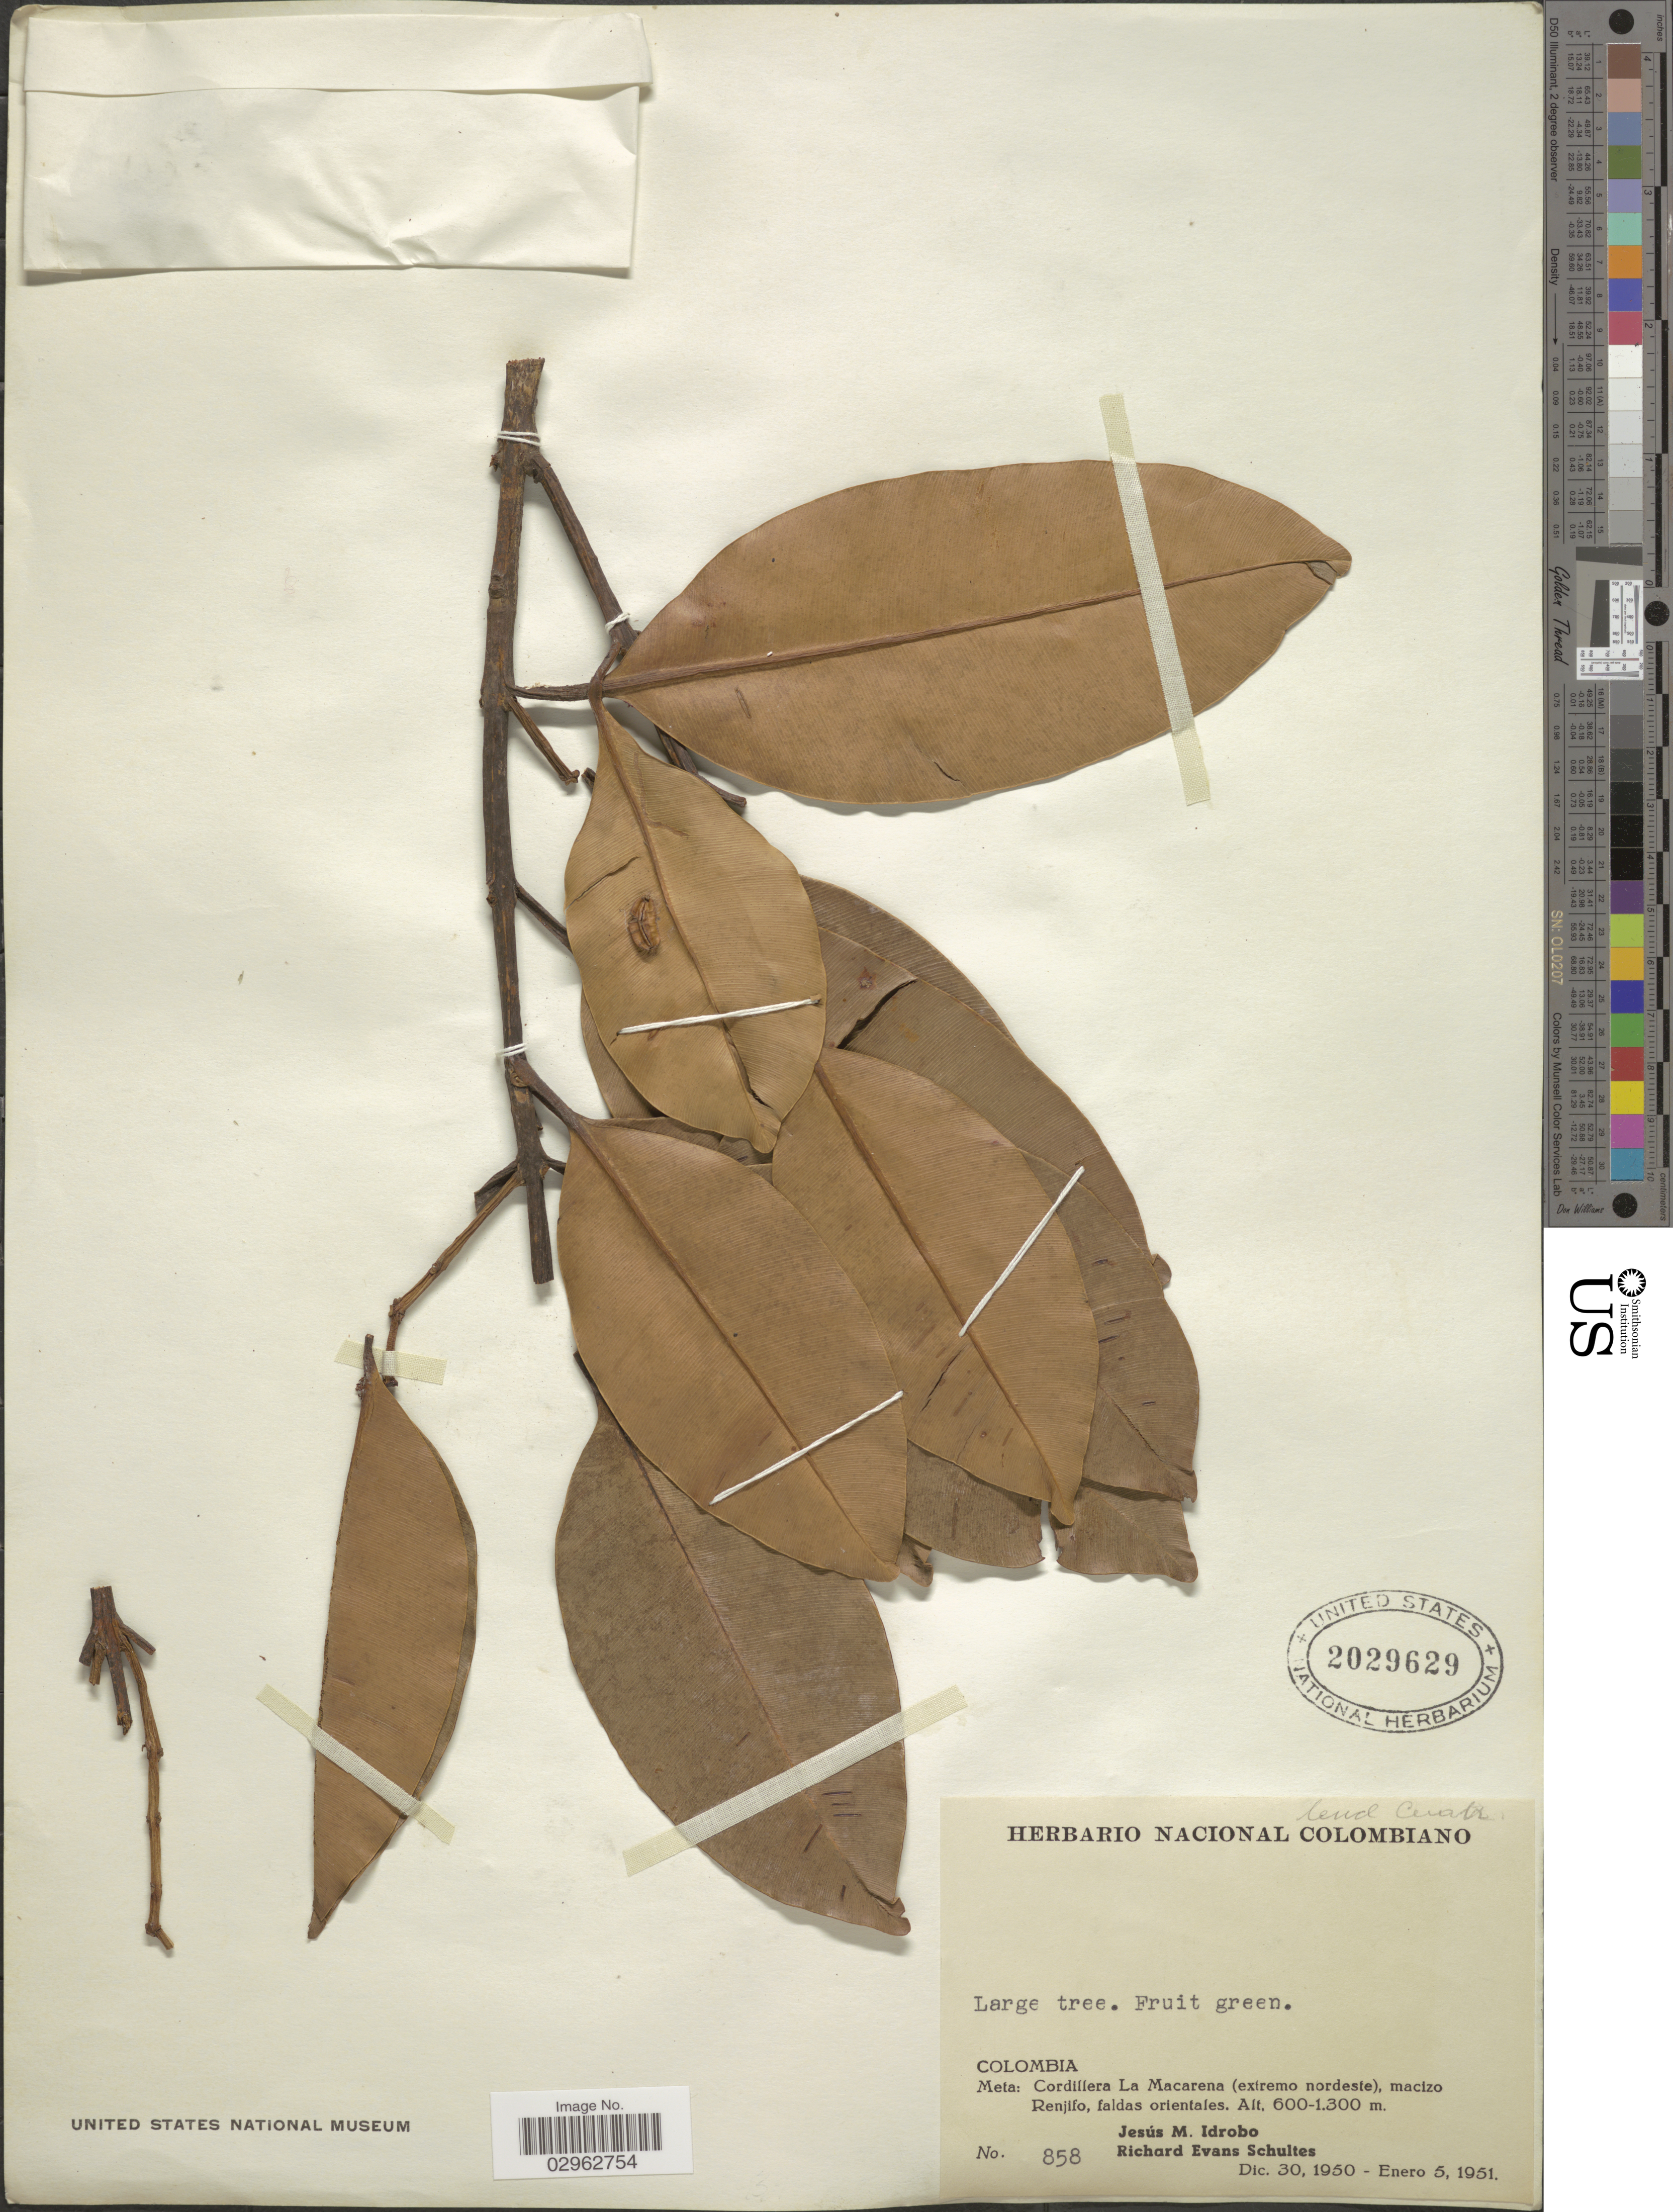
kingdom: Plantae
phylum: Tracheophyta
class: Magnoliopsida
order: Malpighiales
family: Clusiaceae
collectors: J. M. Idrobo & R. E. Schultes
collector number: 858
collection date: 1950-12-30/1951-01-05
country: Colombia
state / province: Meta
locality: Cordillera La Macarena (extremo nordeste), macizo Renjifo, faldas orientales.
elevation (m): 600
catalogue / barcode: US 2029629